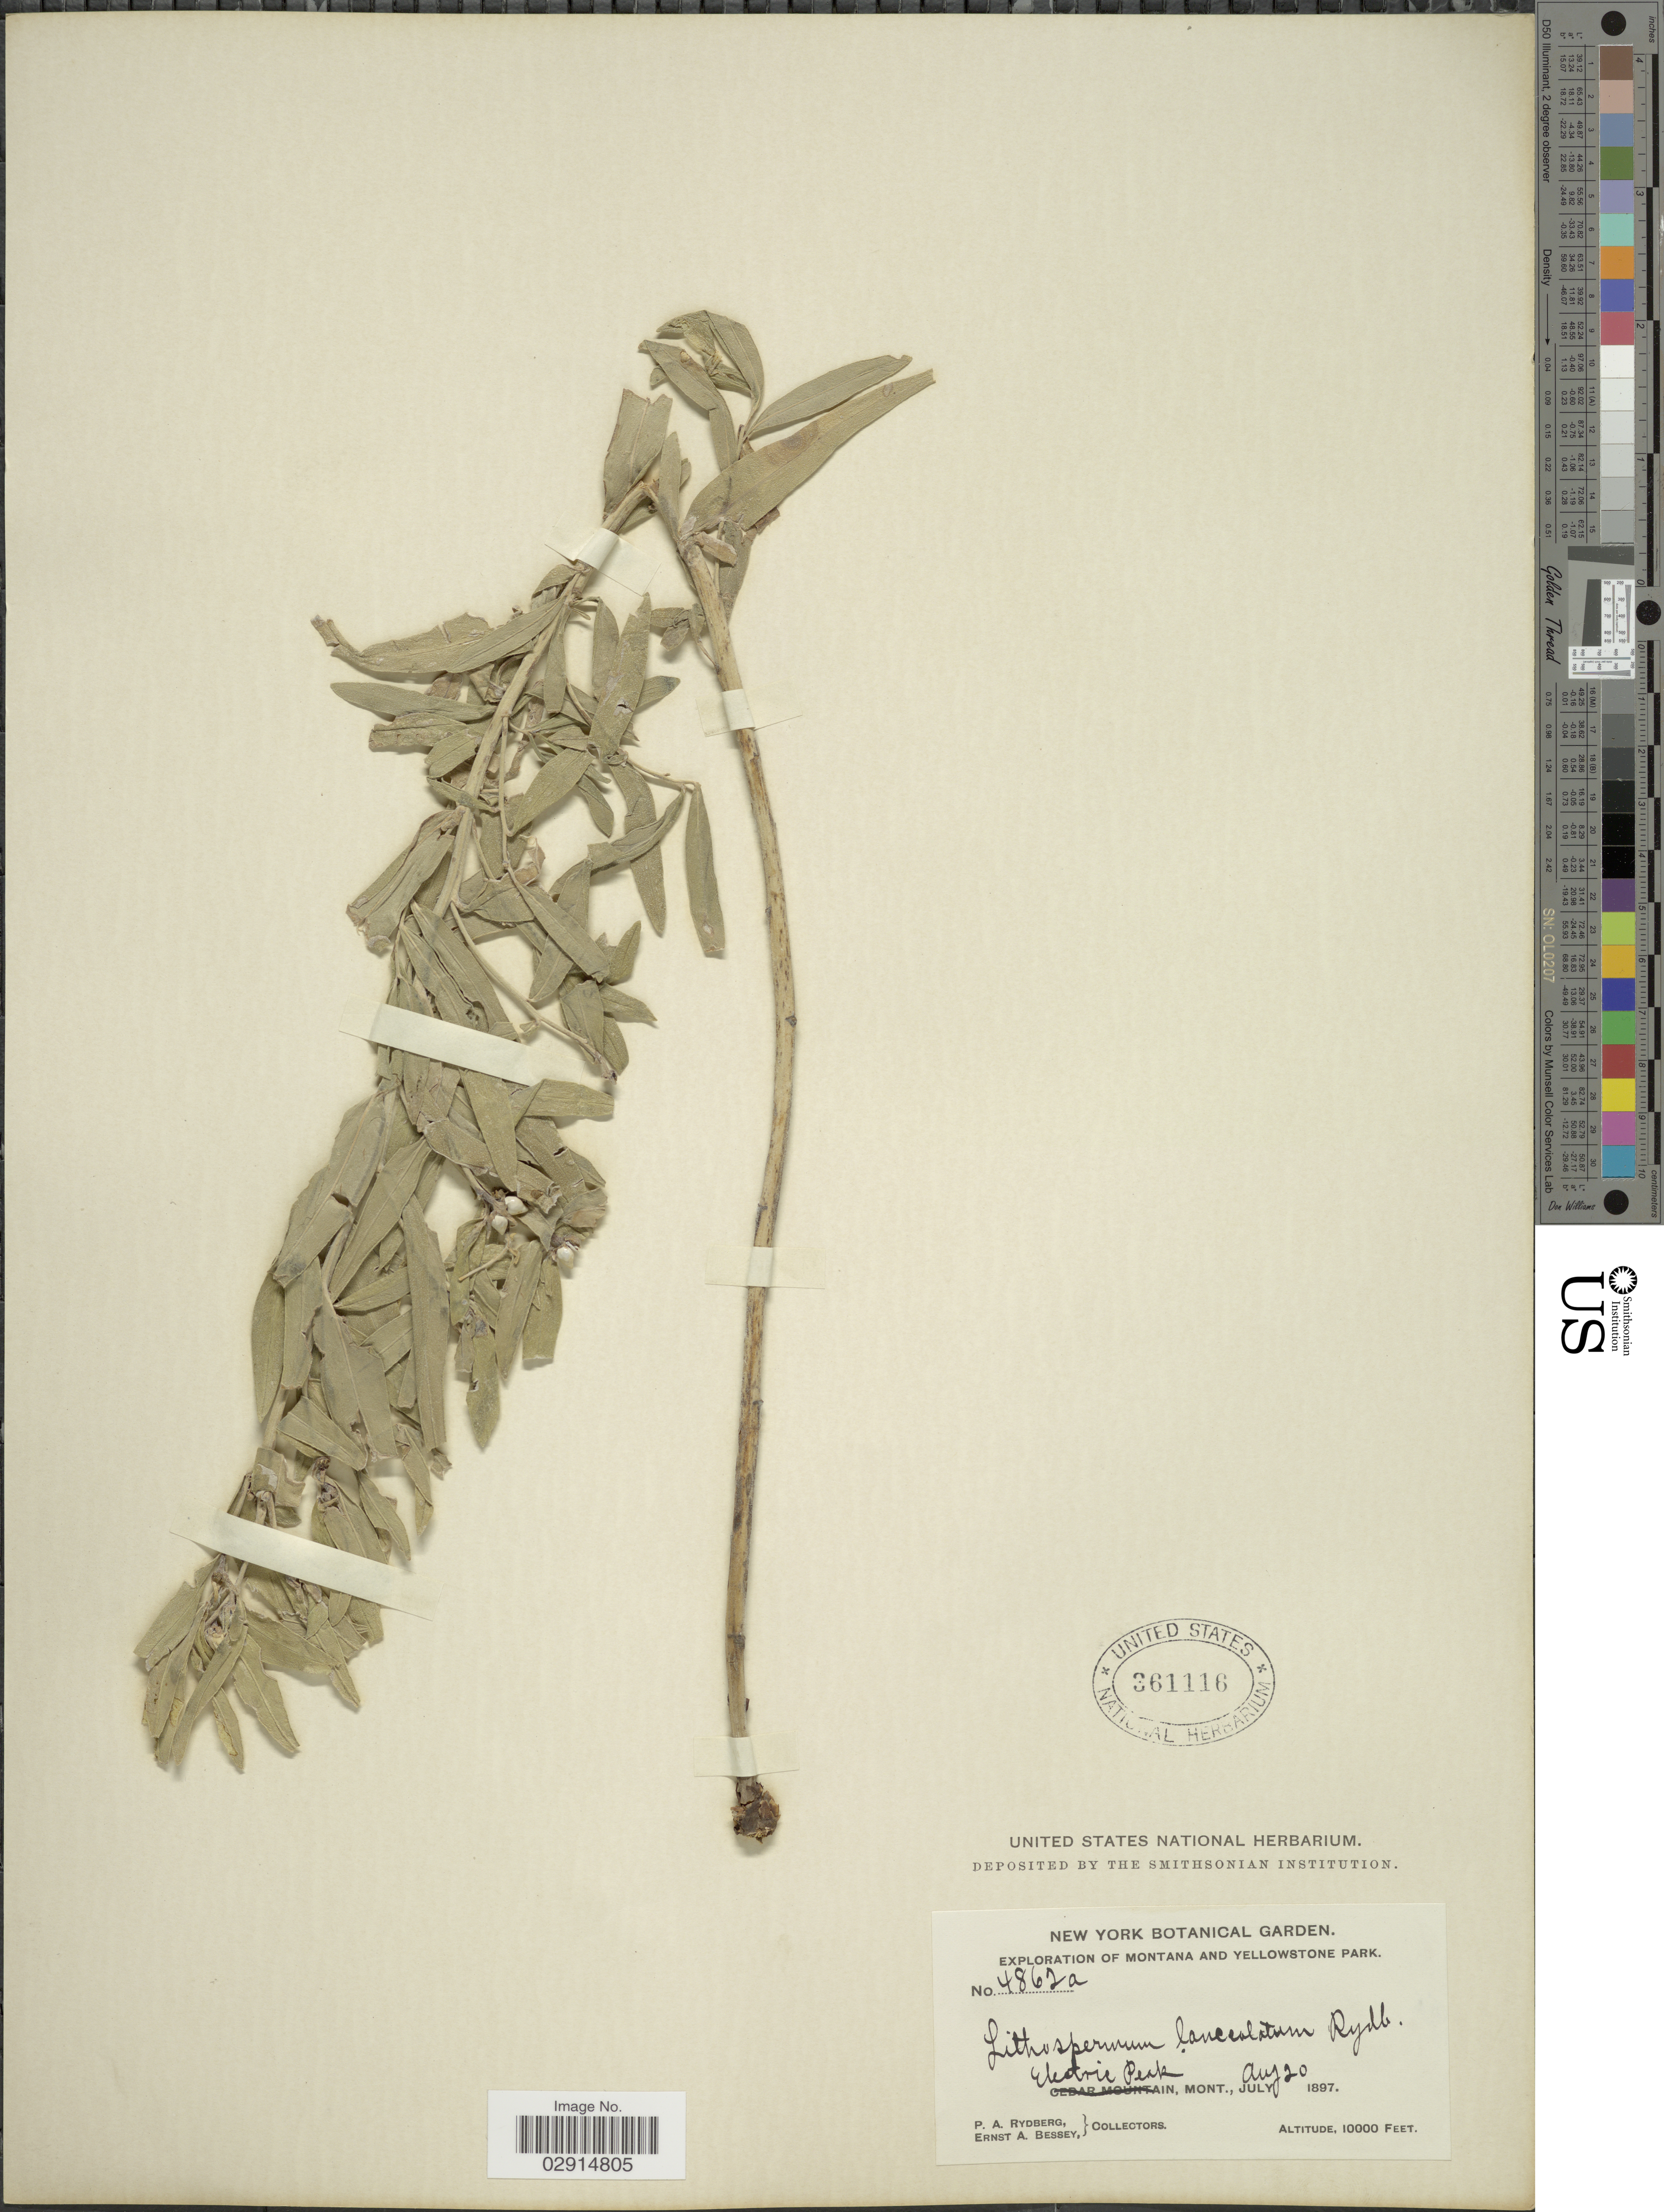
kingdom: Plantae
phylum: Tracheophyta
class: Magnoliopsida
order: Boraginales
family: Boraginaceae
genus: Lithospermum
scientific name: Lithospermum ruderale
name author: Douglas ex Lehm.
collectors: P. A. Rydberg & E. A. Bessey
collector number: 4862a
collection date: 1897-08-20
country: United States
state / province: Montana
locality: Montana and Yellowstone Park, Electric Peak.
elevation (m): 3048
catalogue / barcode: US 361116